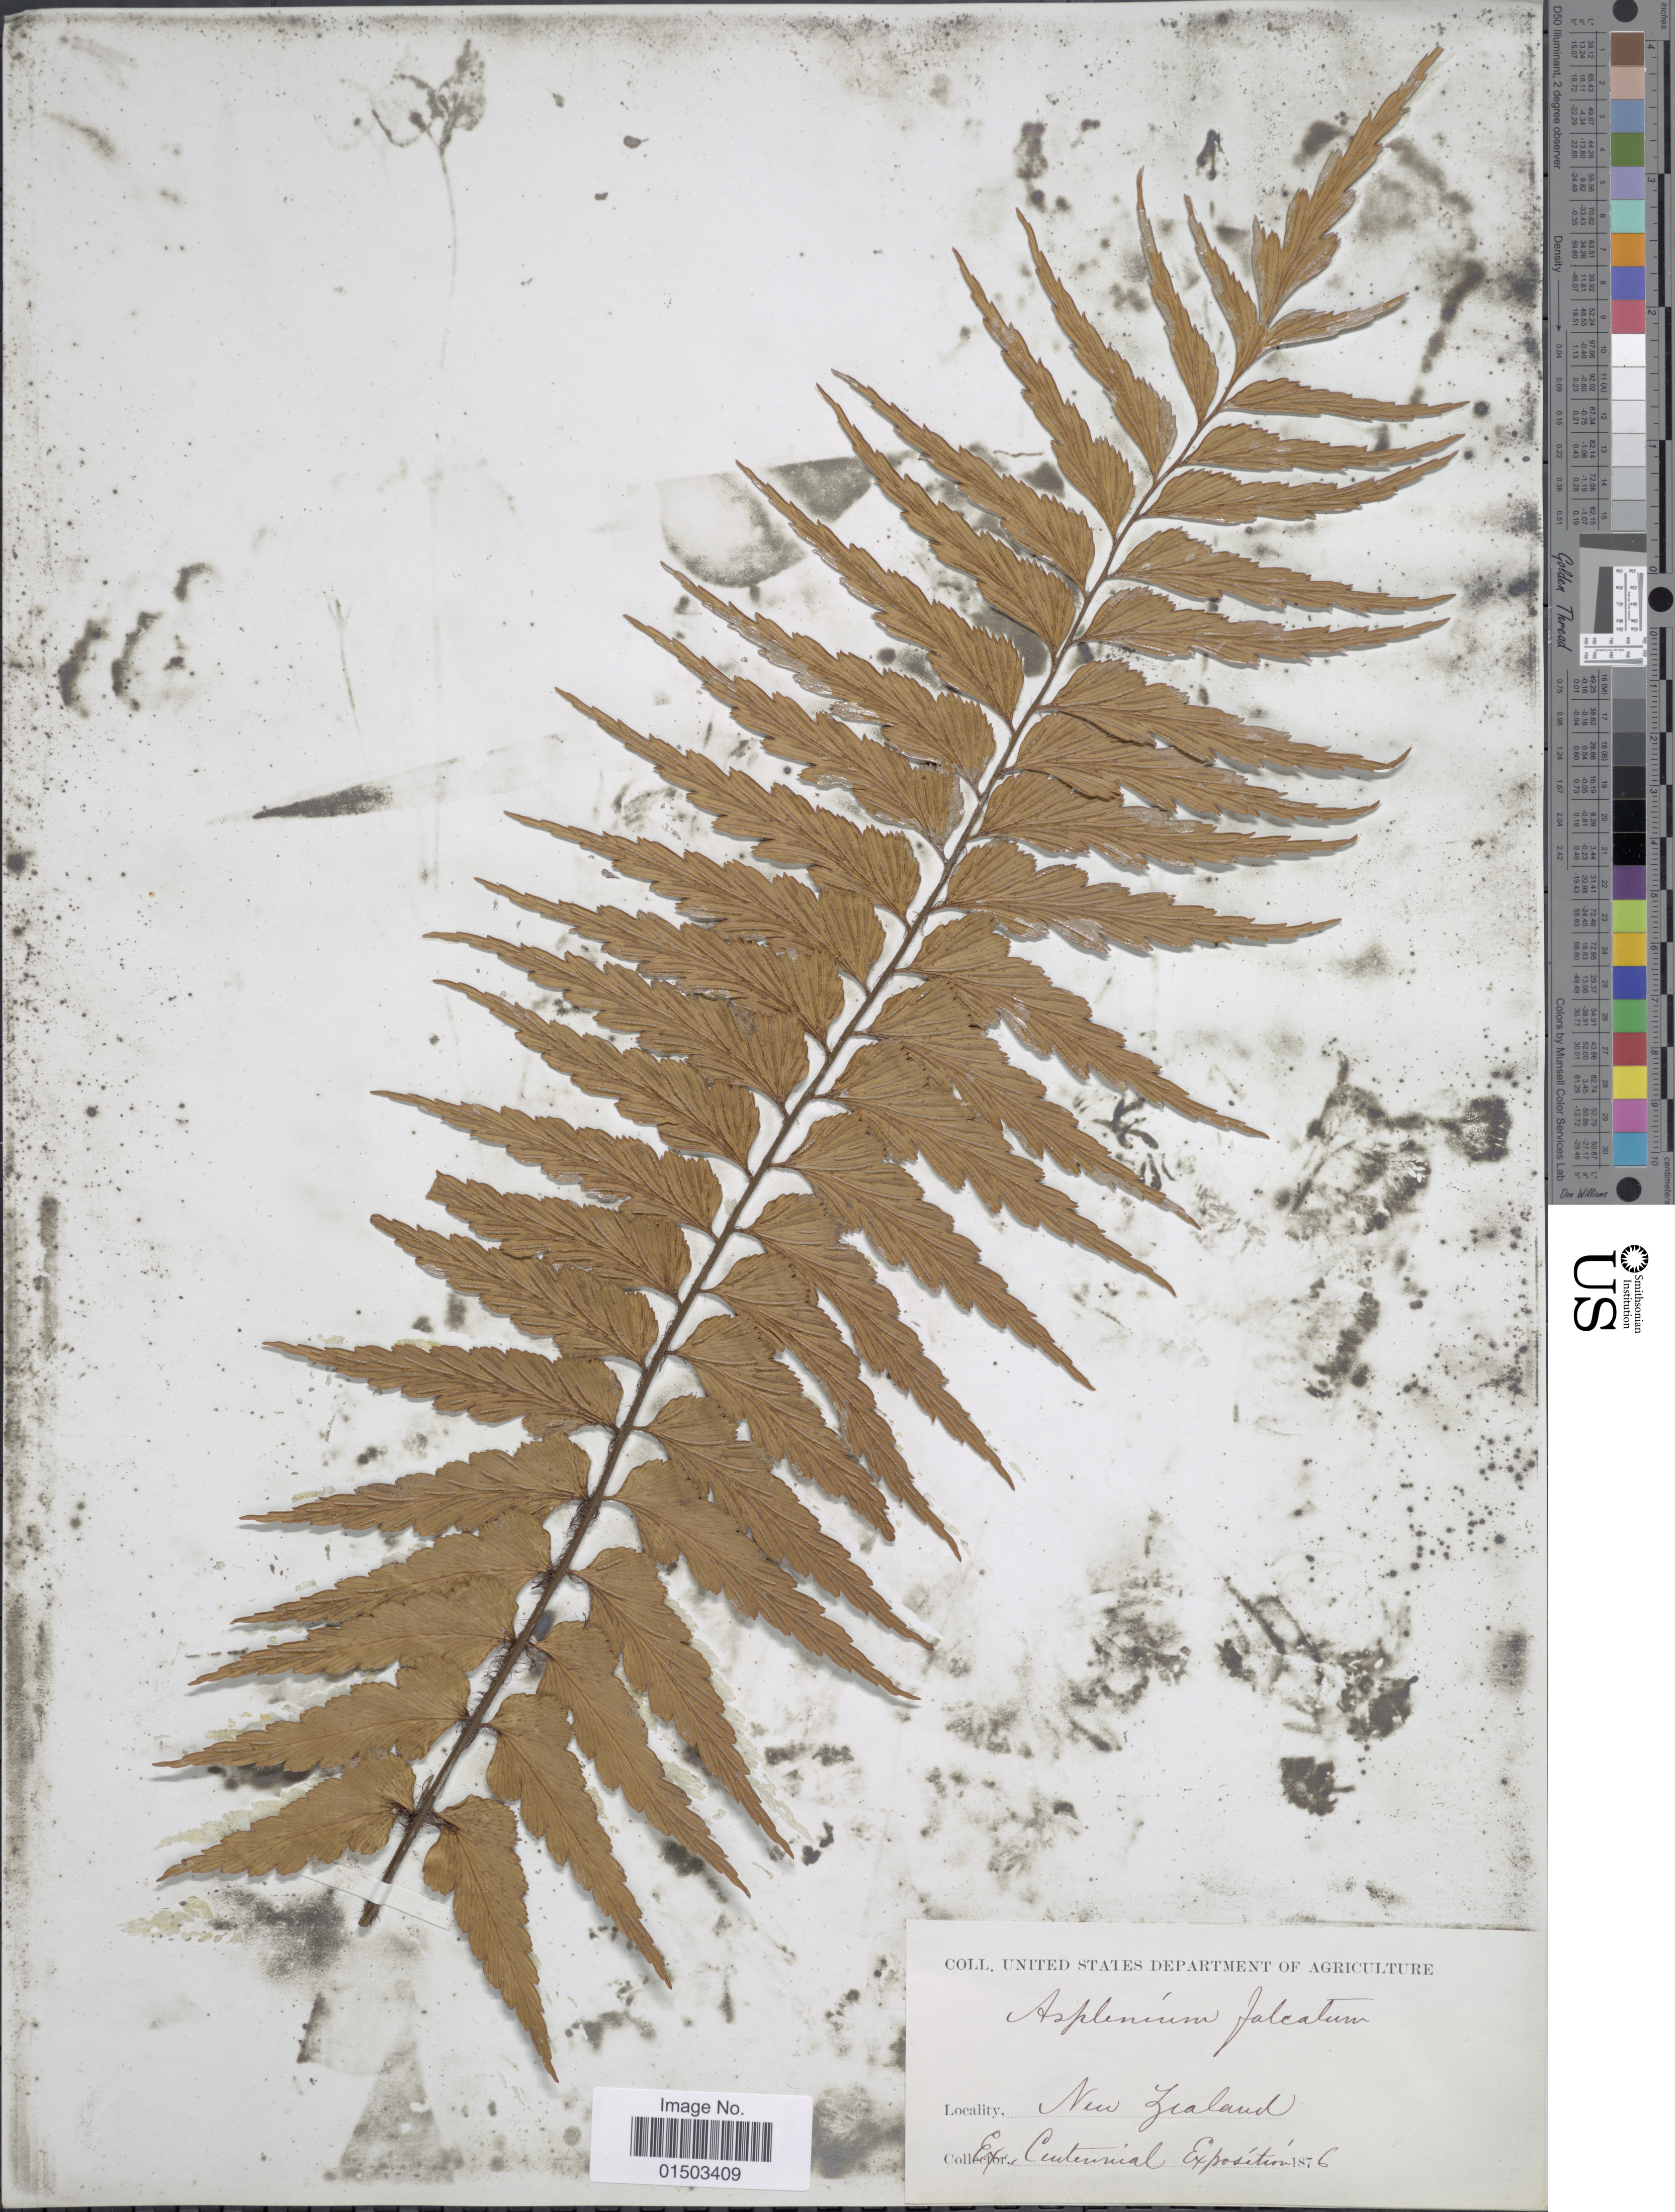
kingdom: Plantae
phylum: Tracheophyta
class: Polypodiopsida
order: Polypodiales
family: Aspleniaceae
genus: Asplenium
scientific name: Asplenium polyodon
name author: G. Forst.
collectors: ex Centennial Exposition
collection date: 1876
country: New Zealand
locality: New Zealand.